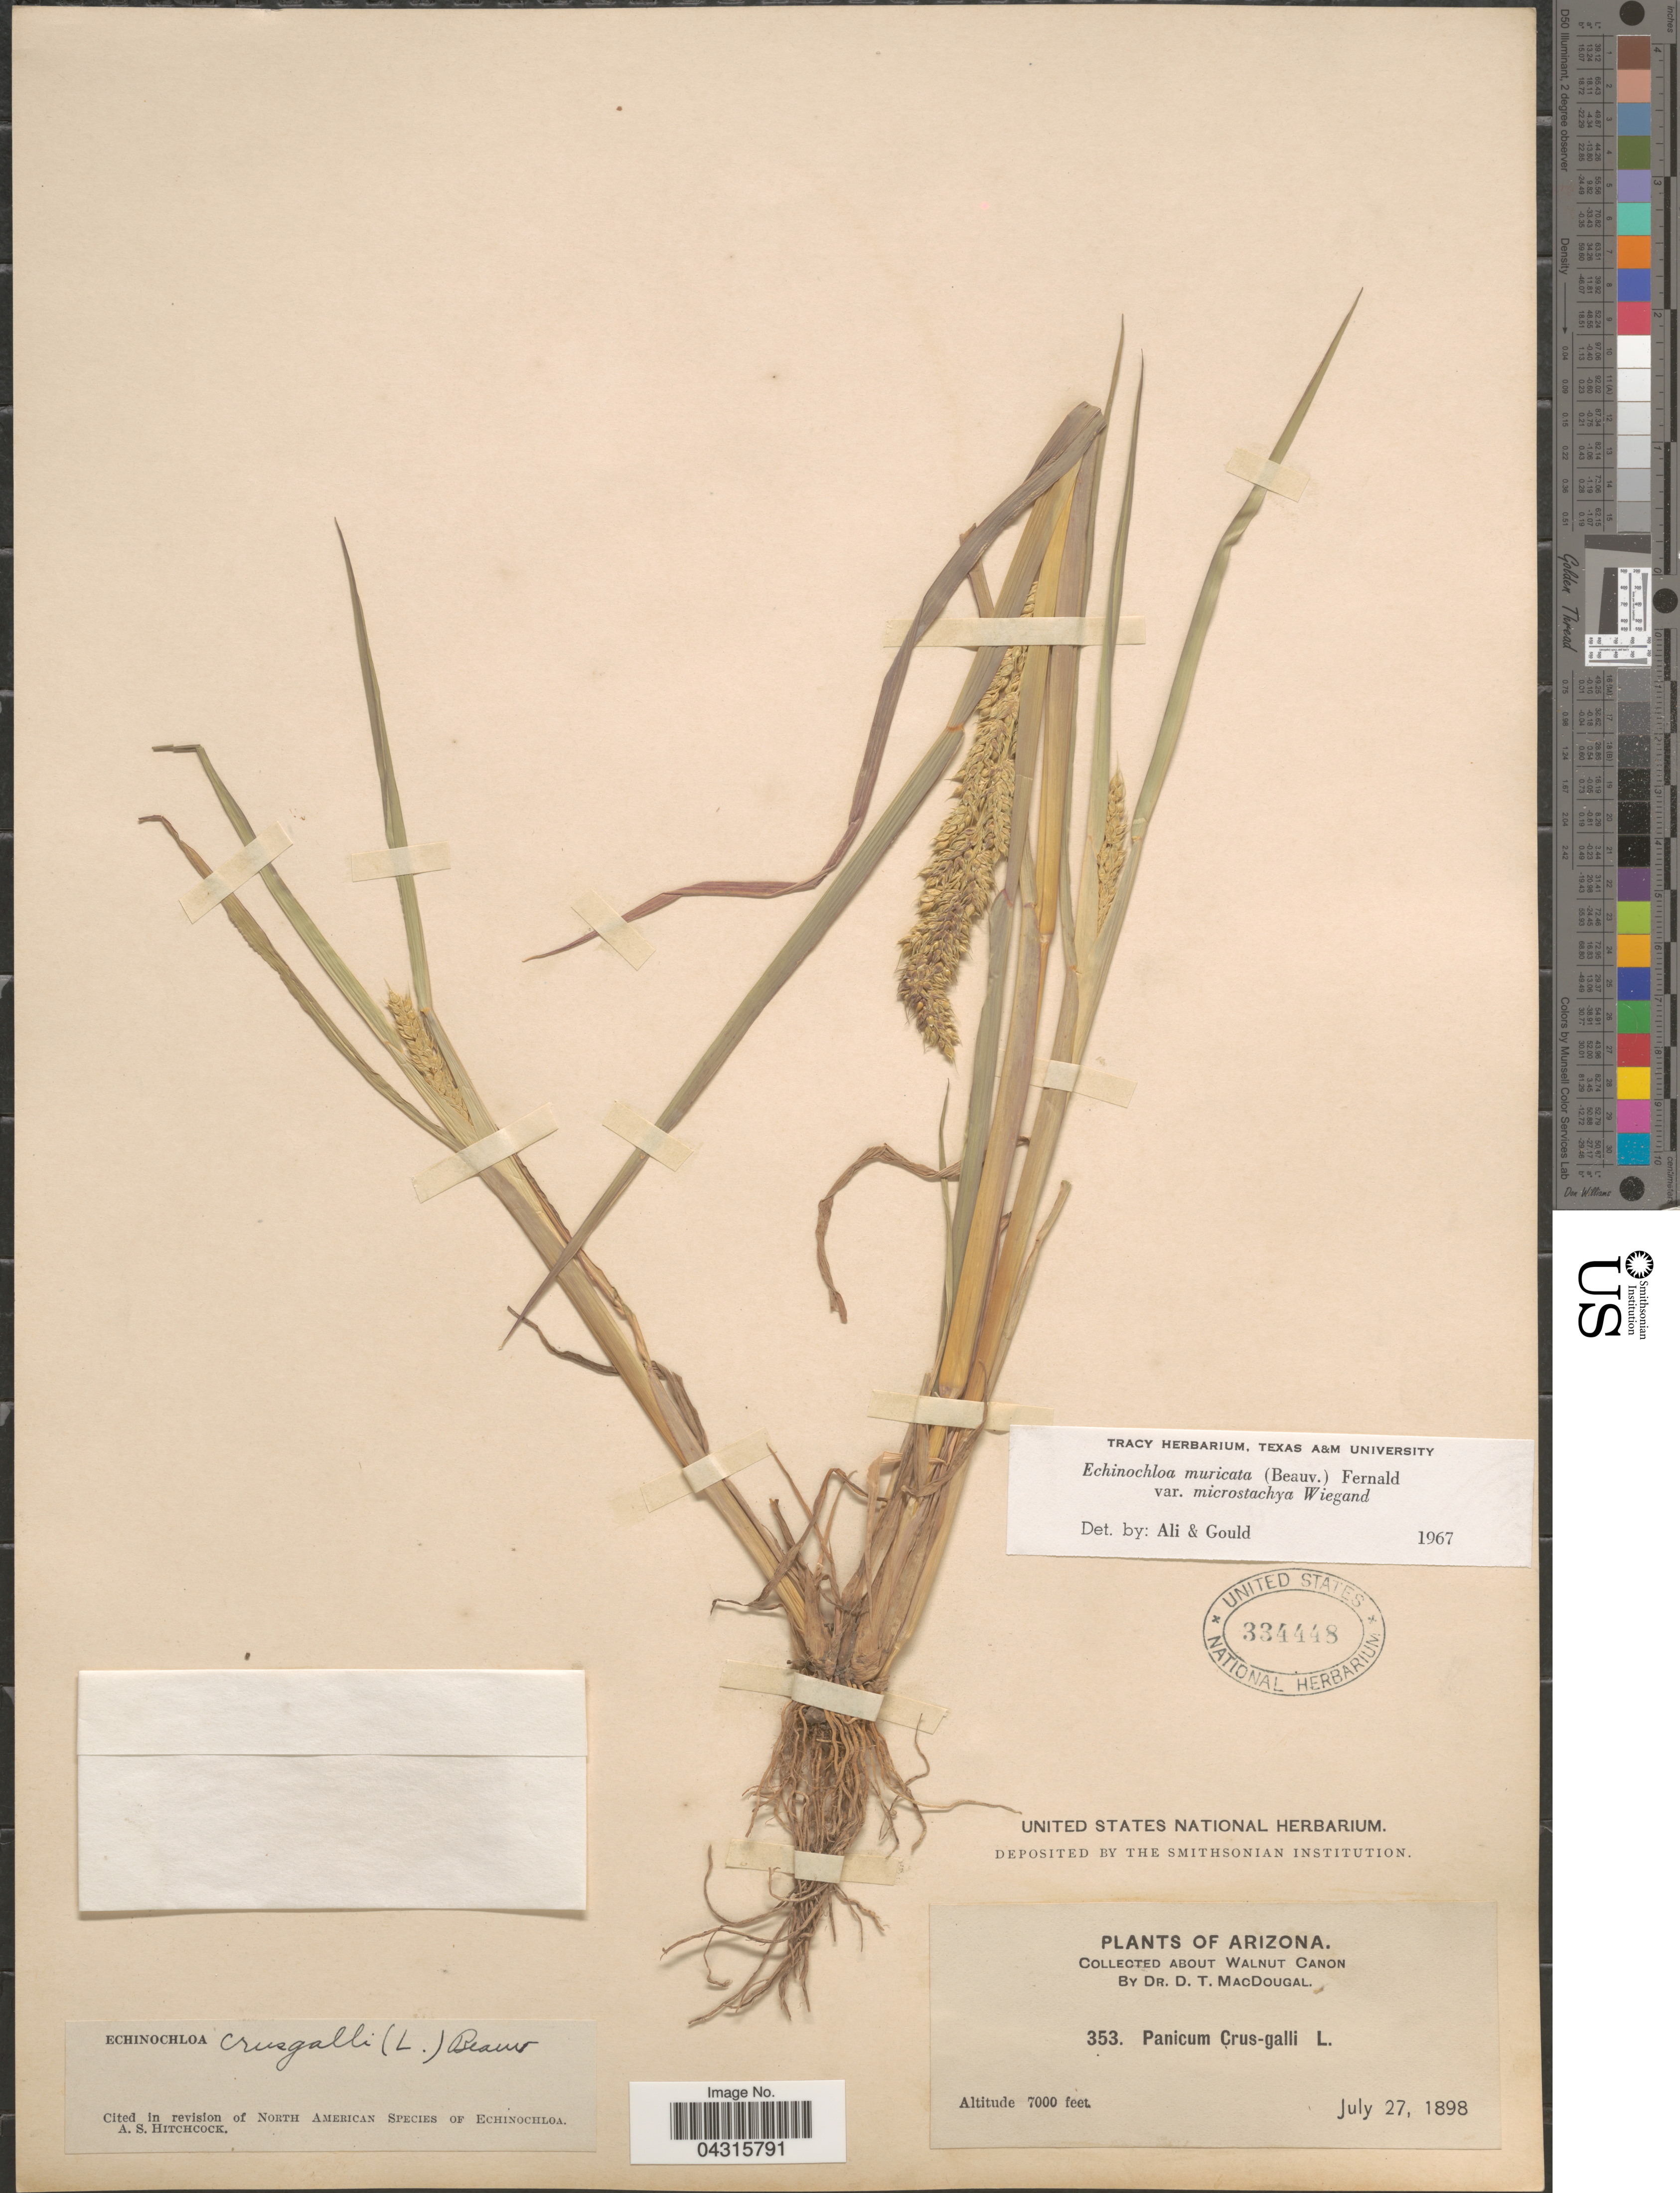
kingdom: Plantae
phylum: Tracheophyta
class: Liliopsida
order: Poales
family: Poaceae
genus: Echinochloa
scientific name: Echinochloa muricata var. microstachya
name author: Wiegand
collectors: D. T. MacDougal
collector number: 353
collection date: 1898-07-27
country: United States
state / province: Arizona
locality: About Walnut Canon.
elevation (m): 2134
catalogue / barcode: US 334448